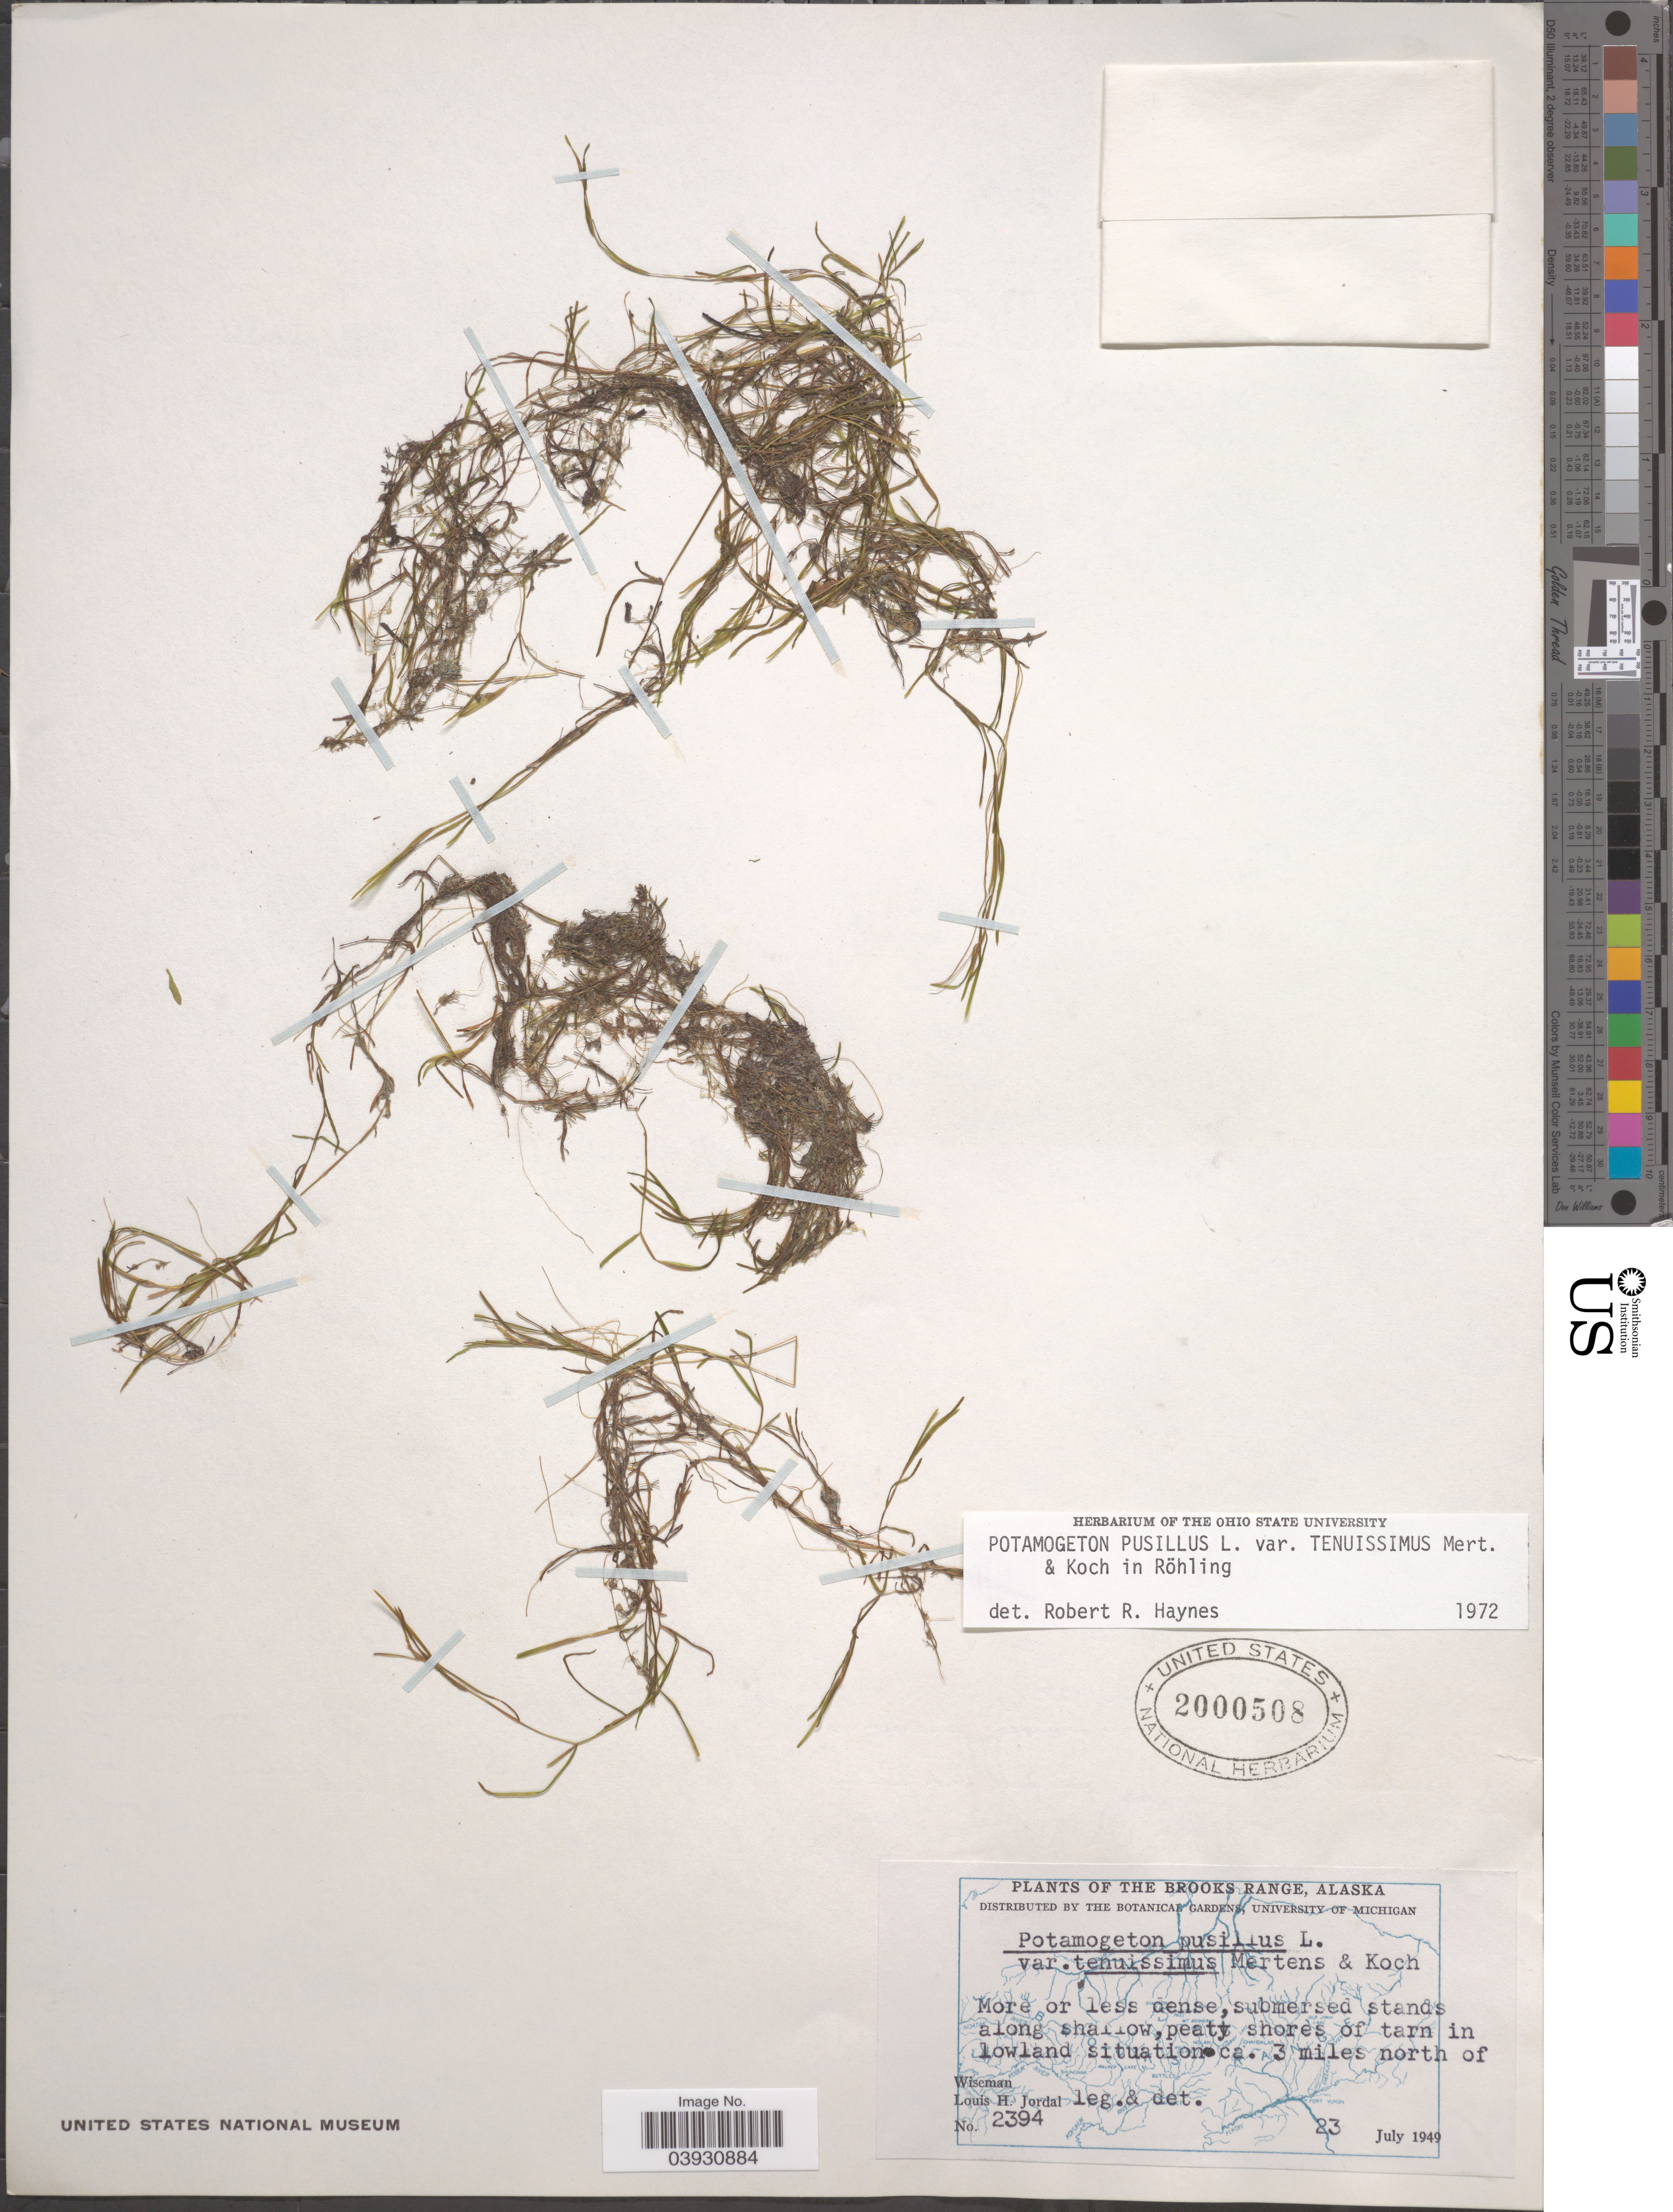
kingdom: Plantae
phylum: Tracheophyta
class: Liliopsida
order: Alismatales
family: Potamogetonaceae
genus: Potamogeton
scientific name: Potamogeton pusillus subsp. tenuissimus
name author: Mert. & W.D.J. Koch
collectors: L. Jordal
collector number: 2394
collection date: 1949-07-23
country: United States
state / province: Alaska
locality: The Brooks Range. 3 miles north of Wiseman.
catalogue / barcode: US 2000508